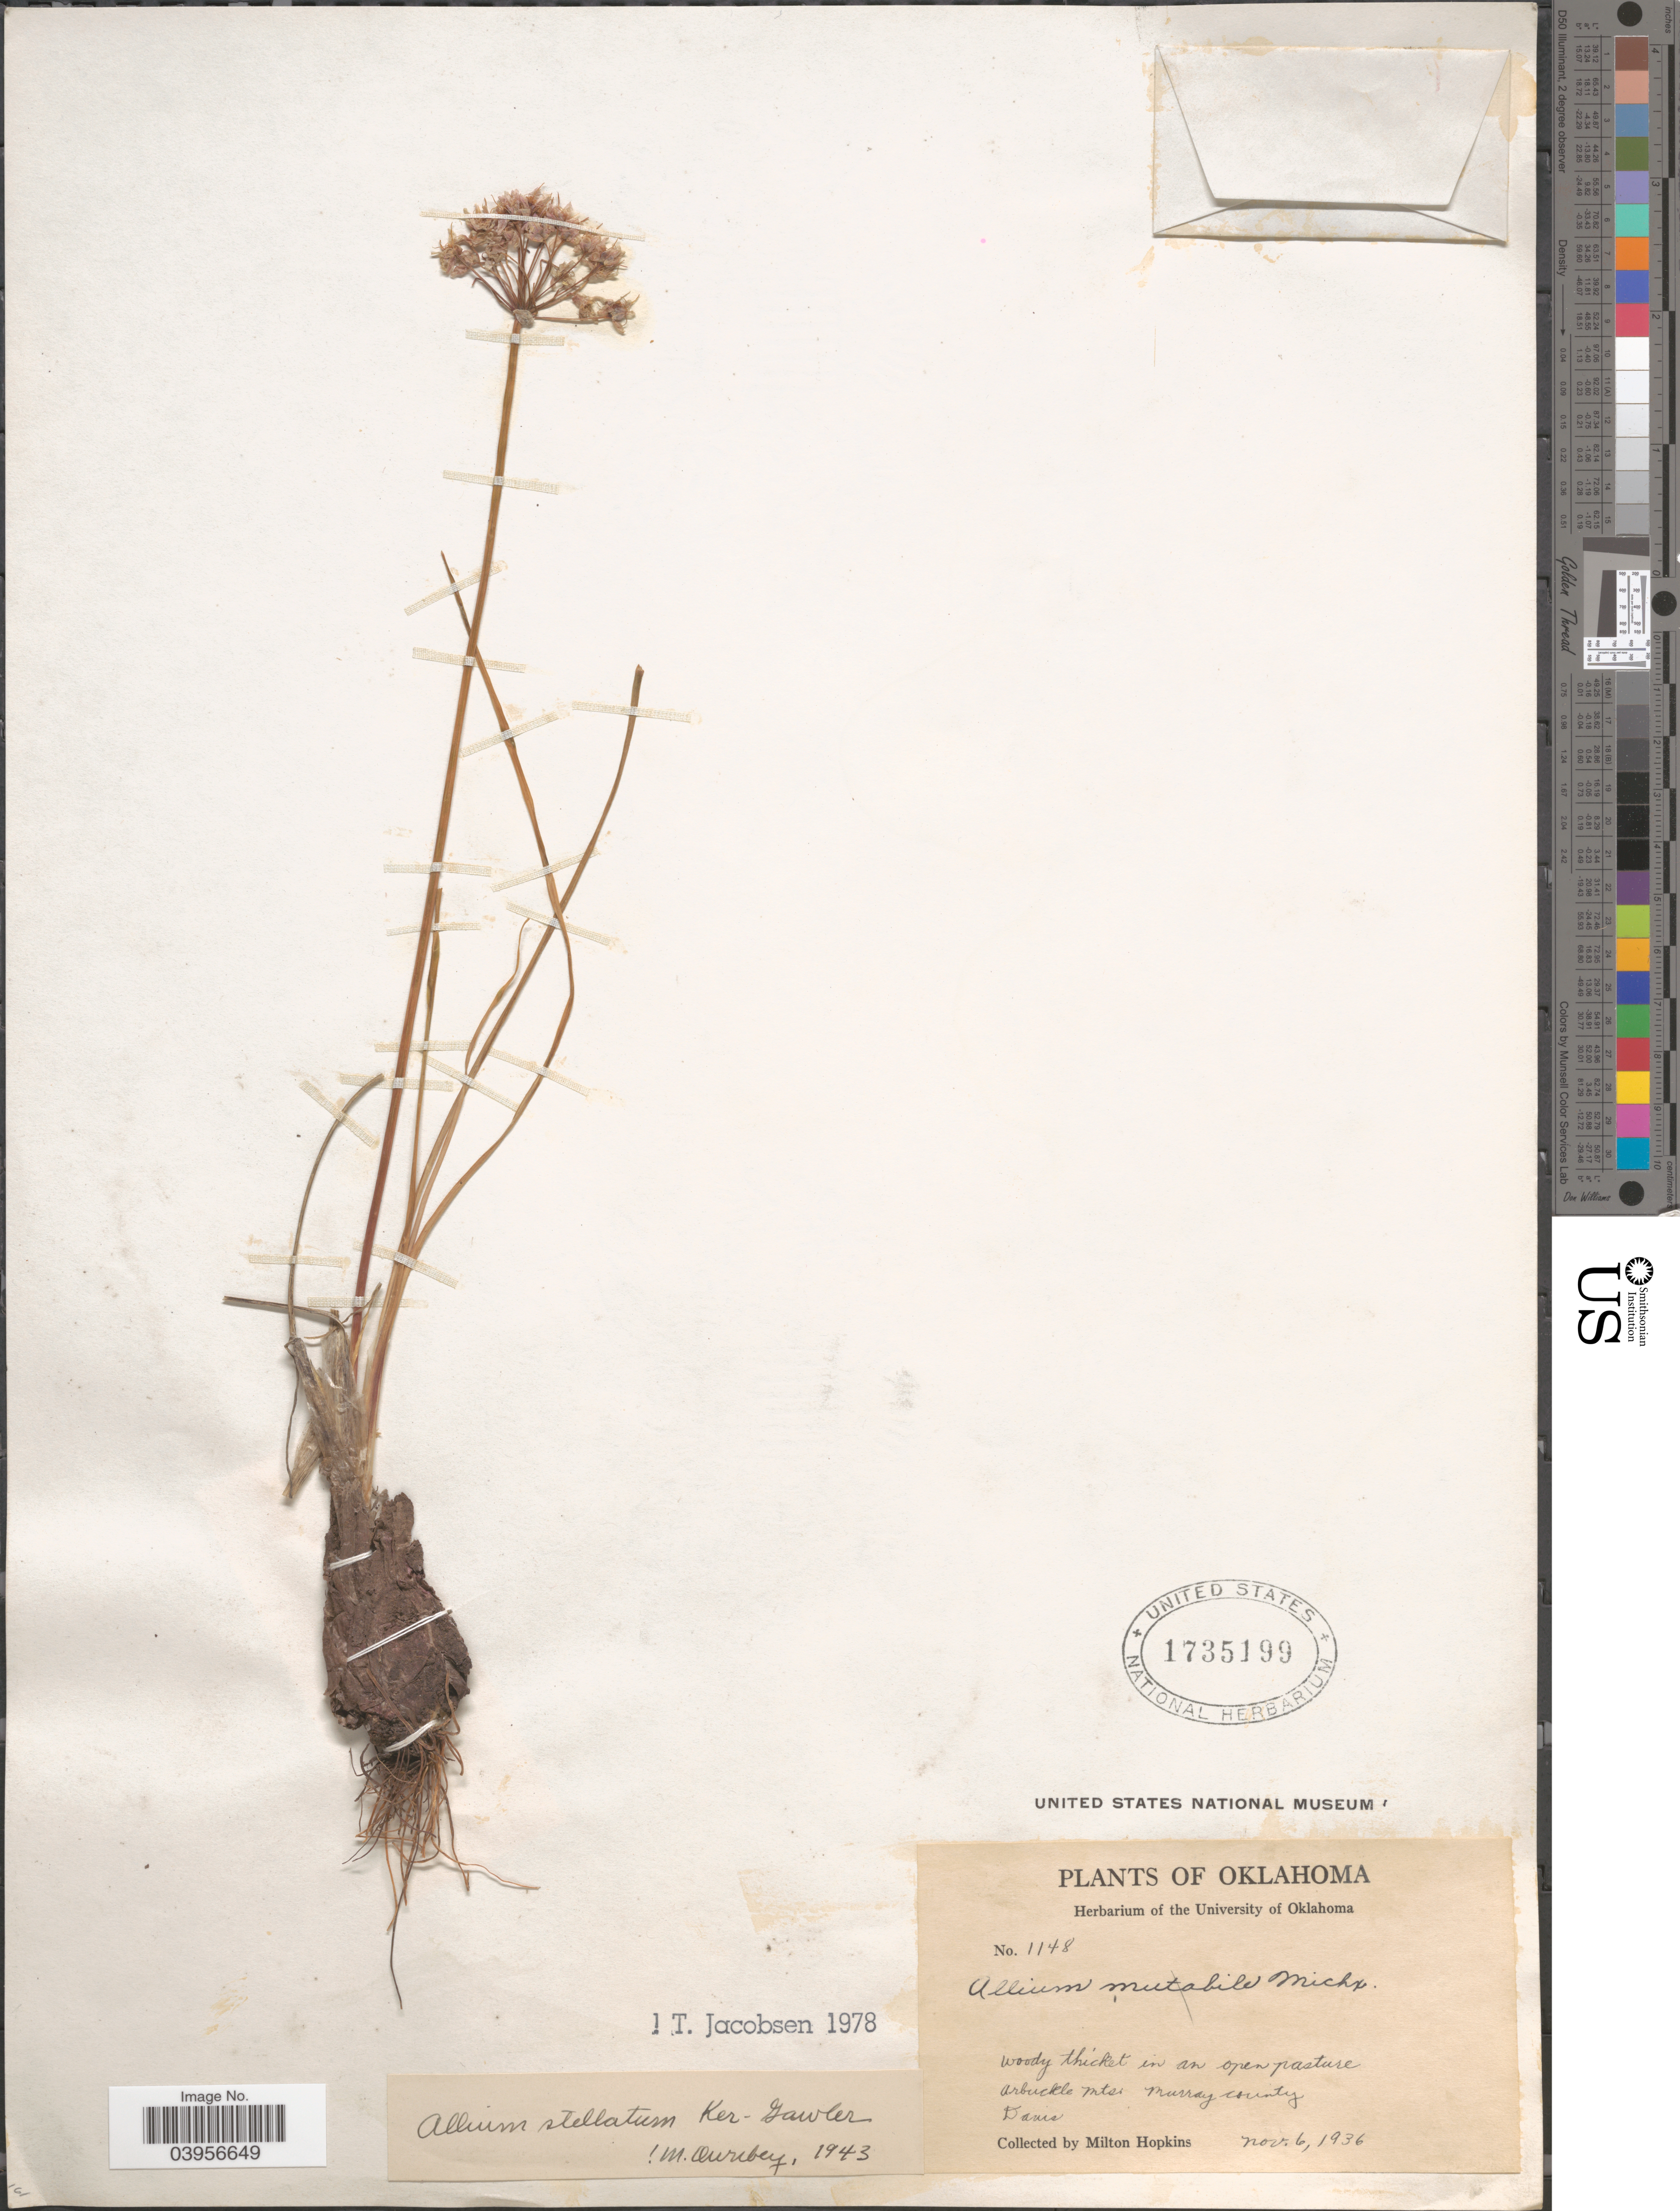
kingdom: Plantae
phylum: Tracheophyta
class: Liliopsida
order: Asparagales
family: Amaryllidaceae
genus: Allium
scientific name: Allium stellatum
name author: Nutt. ex Ker Gawl.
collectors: M. Hopkins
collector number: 1148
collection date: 1936-11-06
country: United States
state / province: Oklahoma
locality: Woody thicket in an open pasture Arbuckle Mts. Murray County. Davis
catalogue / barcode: US 1735199